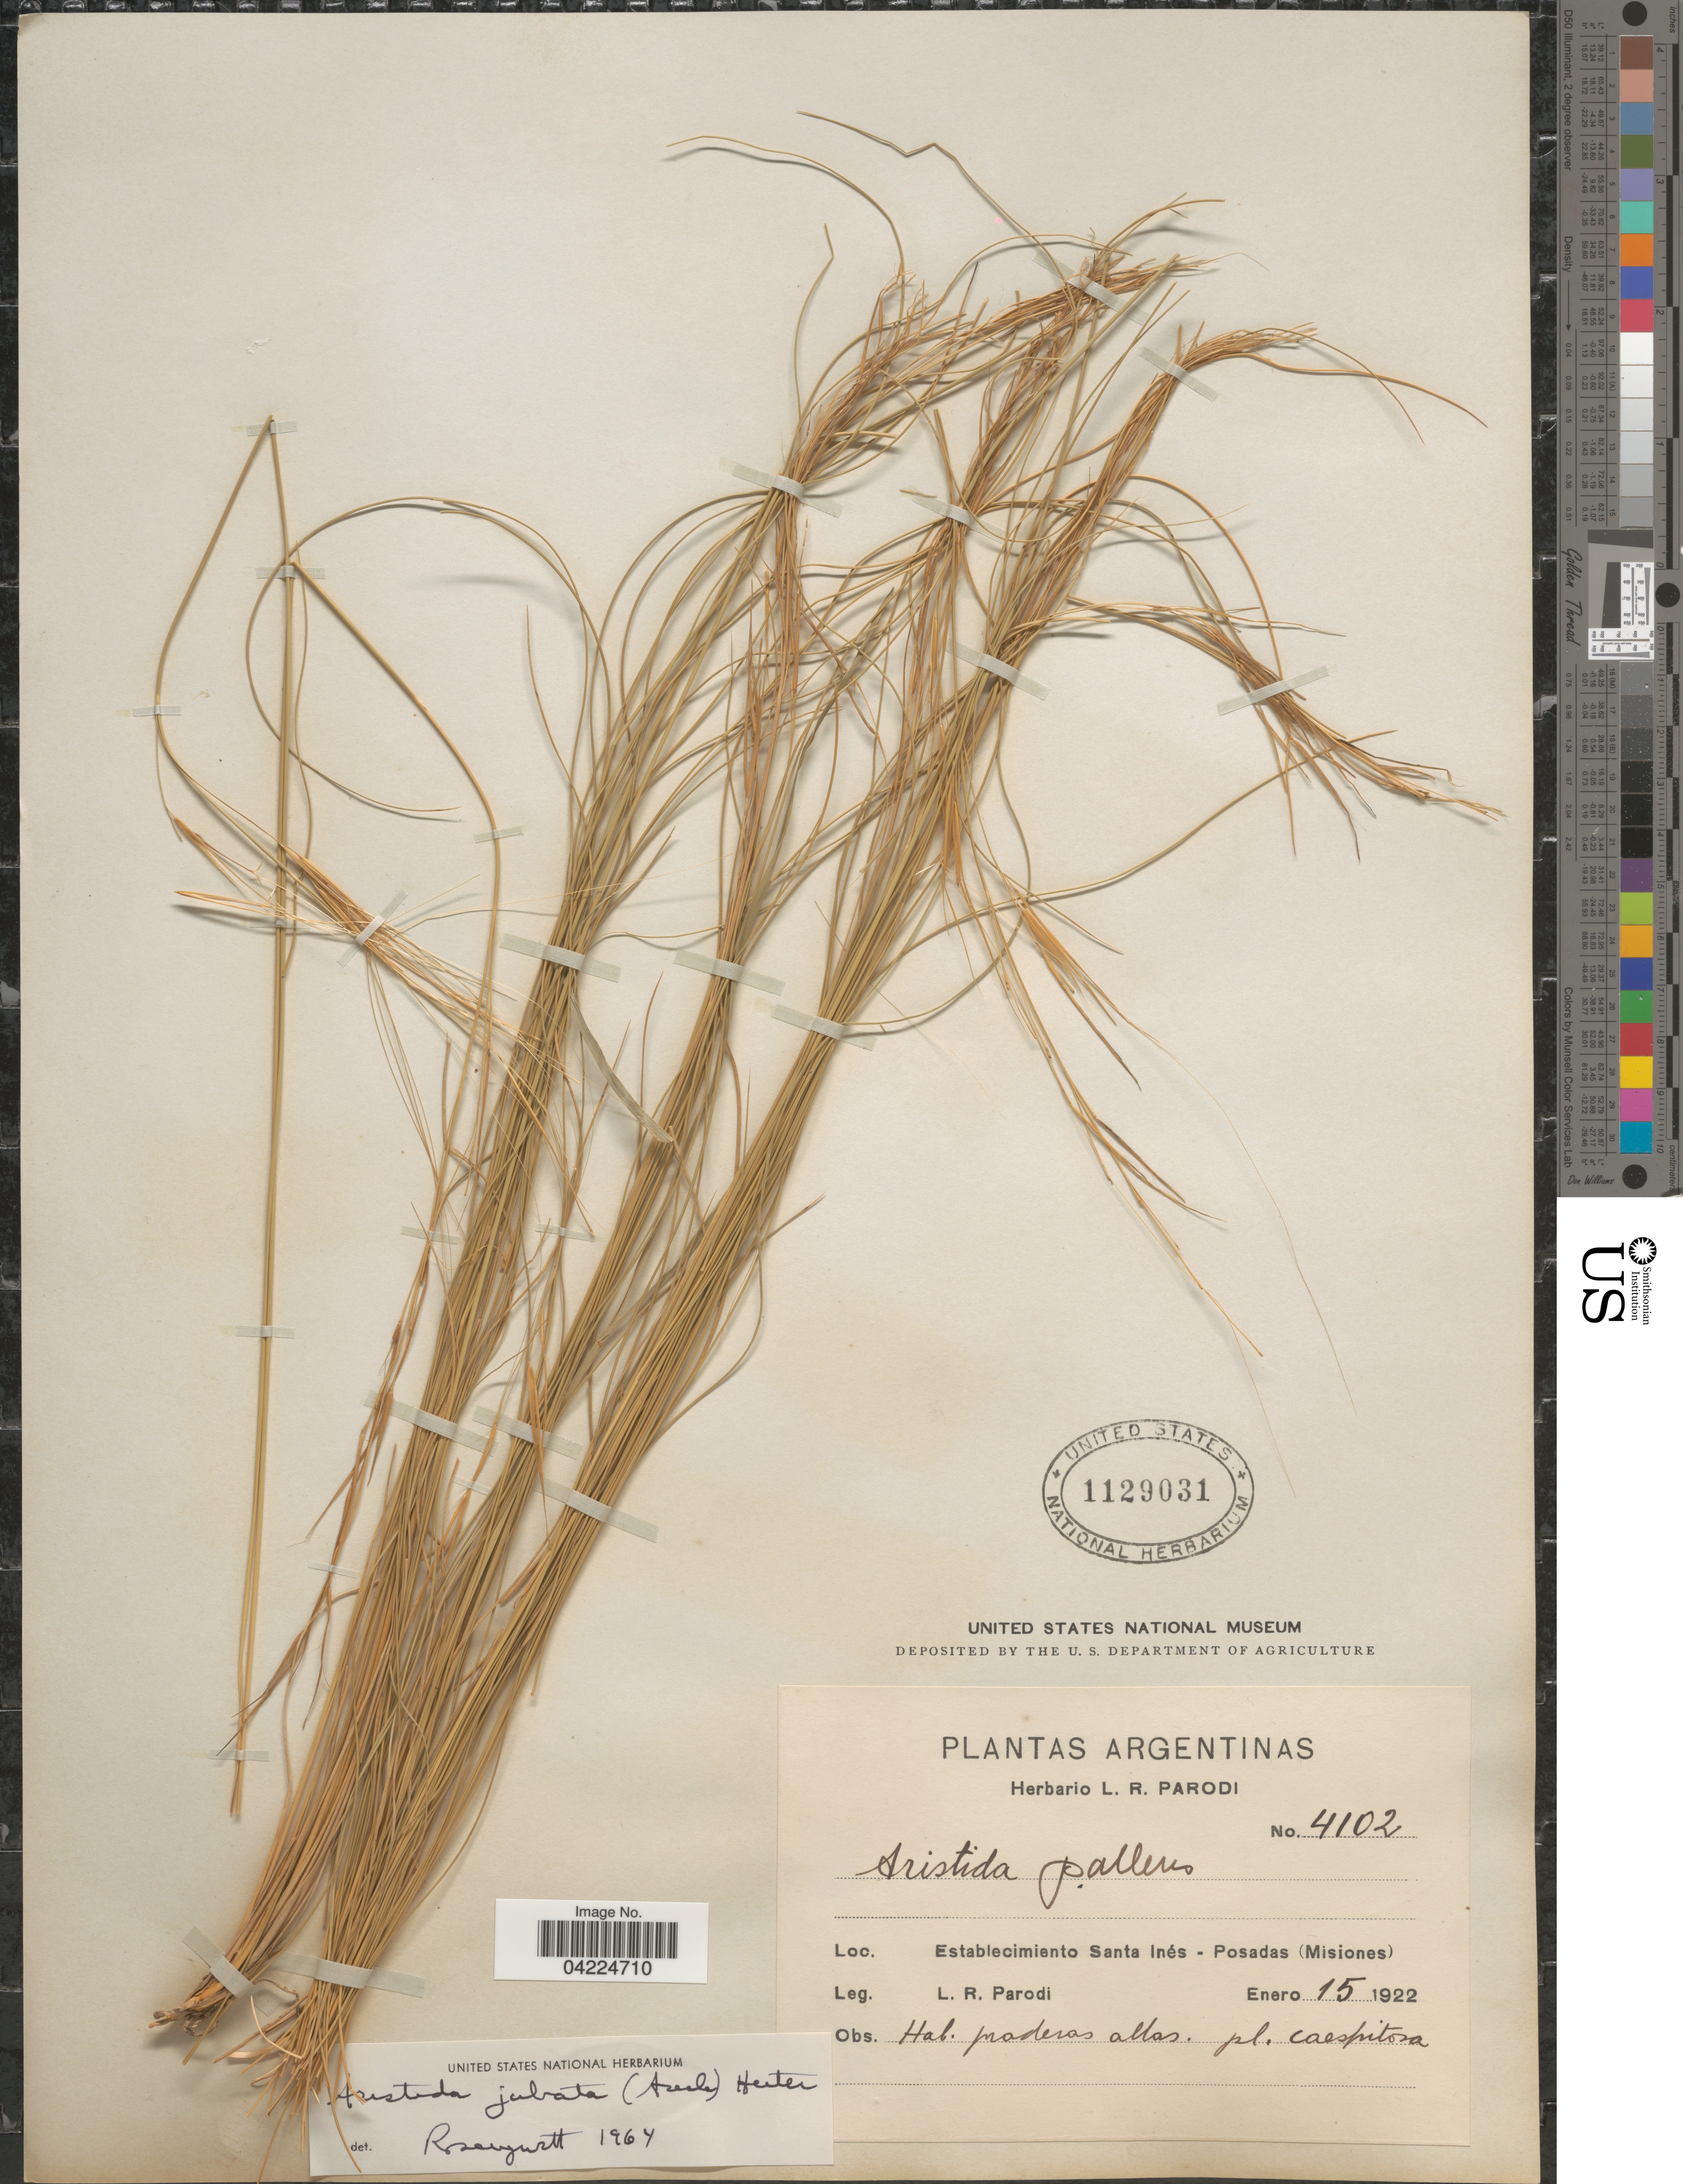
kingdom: Plantae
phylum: Tracheophyta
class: Liliopsida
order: Poales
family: Poaceae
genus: Aristida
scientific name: Aristida jubata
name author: (Arechav.) Herter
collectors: L. R. Parodi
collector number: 4102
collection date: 1922-01-15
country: Argentina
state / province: Misiones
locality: Establecimiento Santa Inés - Posadas.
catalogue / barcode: US 1129031